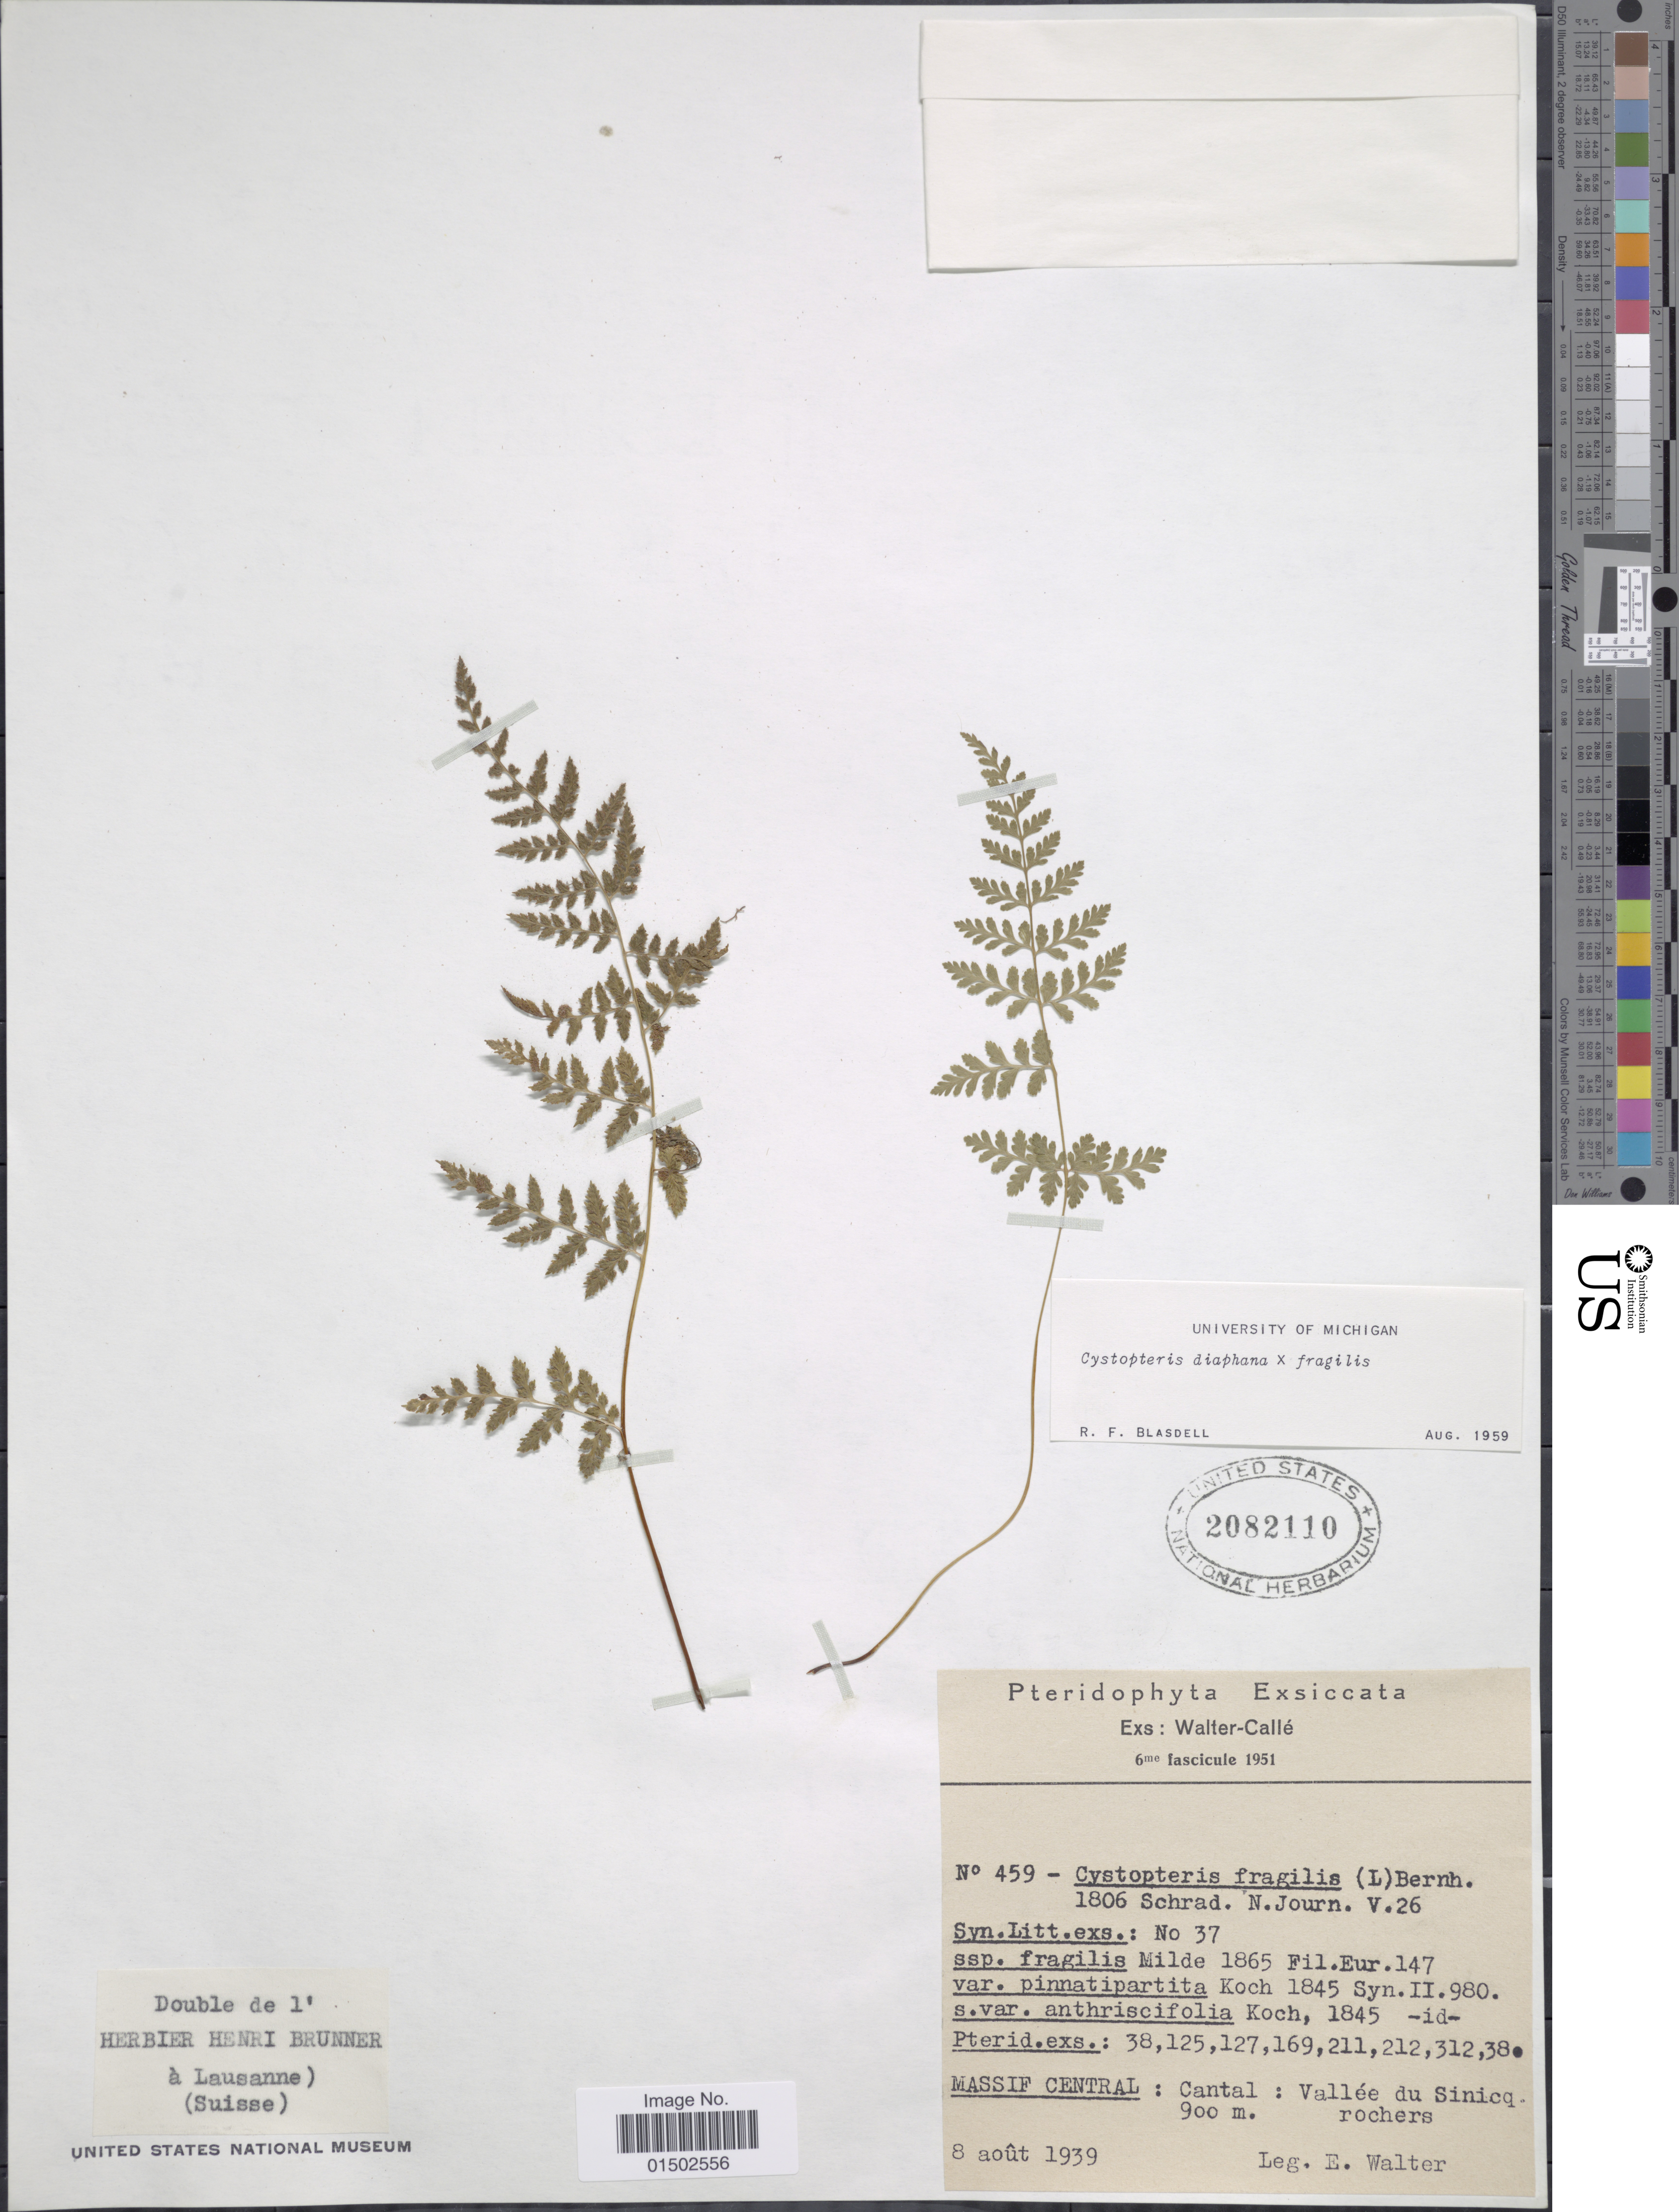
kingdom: Plantae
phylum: Tracheophyta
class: Polypodiopsida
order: Polypodiales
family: Cystopteridaceae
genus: Cystopteris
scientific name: Cystopteris diaphana x C. fragilis (L.) Bernh.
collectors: E. Walter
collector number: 459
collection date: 1939-08-08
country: France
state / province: Auvergne-Rhône-Alpes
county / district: Cantal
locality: Massif Central: Cantal: Vallrr du Sinicq. rochers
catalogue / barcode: US 2082110